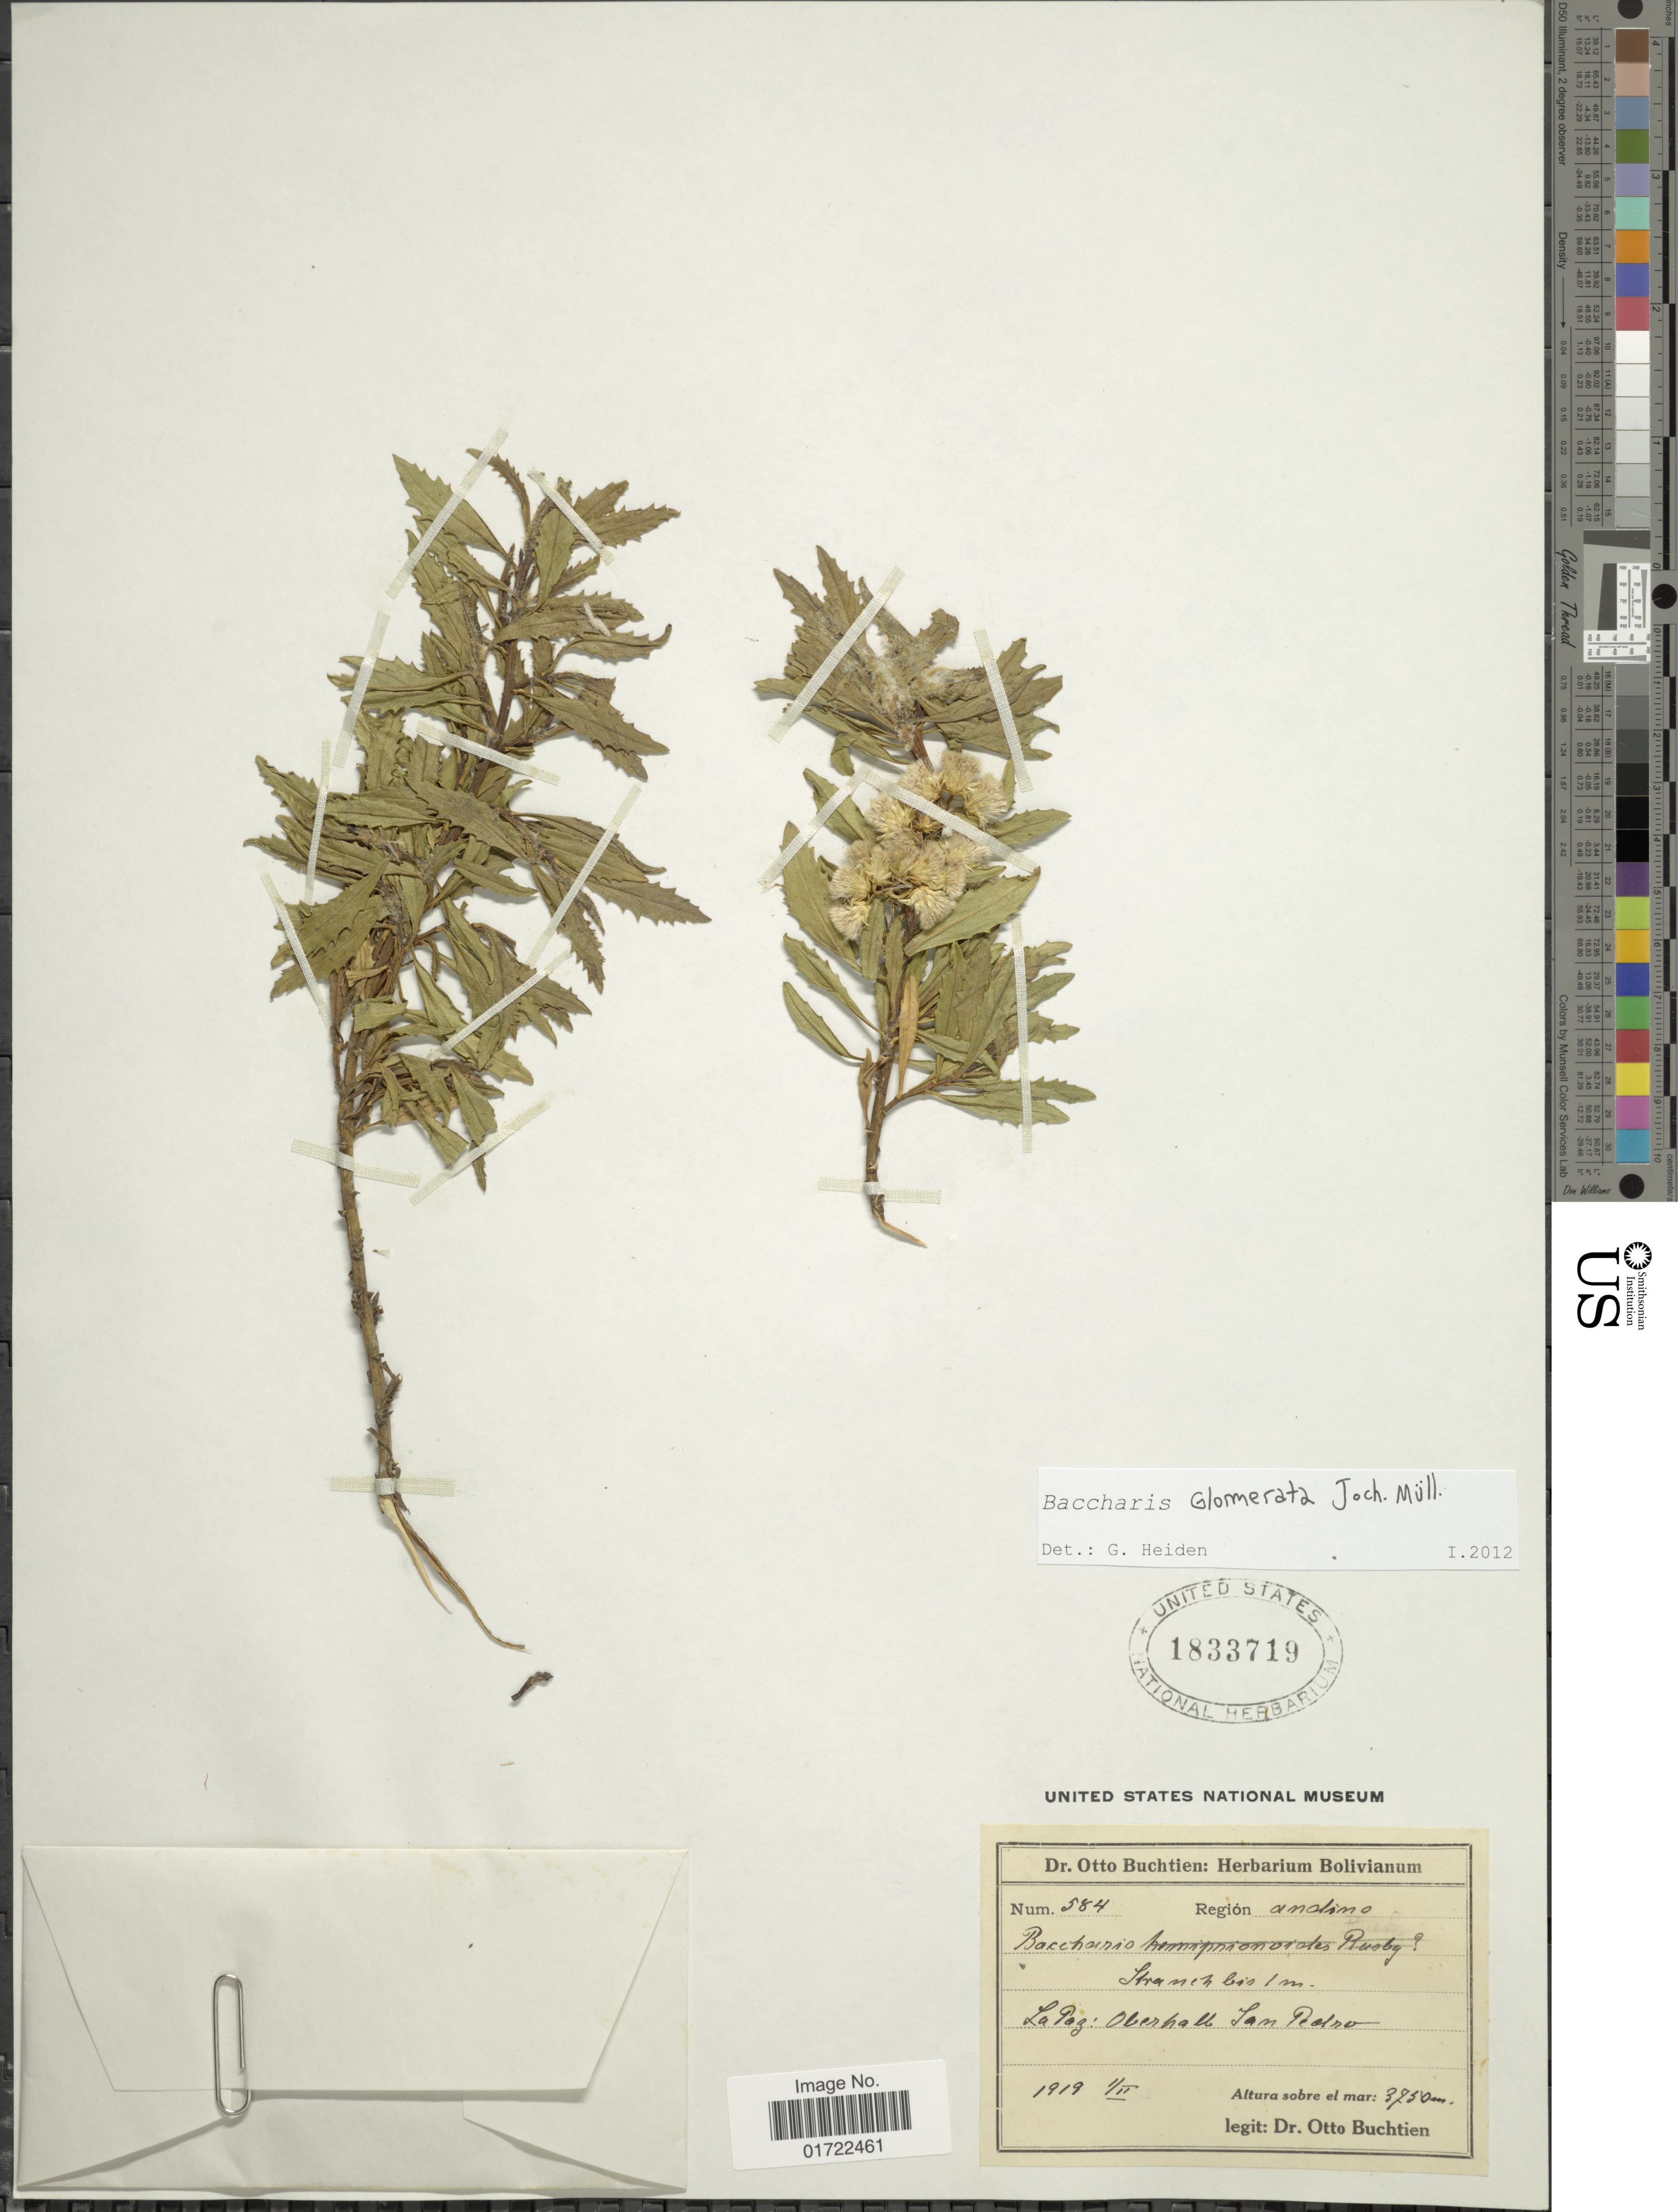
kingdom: Plantae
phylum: Tracheophyta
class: Magnoliopsida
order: Asterales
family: Asteraceae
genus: Baccharis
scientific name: Baccharis glomerata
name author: Joch. Müll.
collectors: O. Buchtien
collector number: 584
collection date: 1919-02-01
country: Bolivia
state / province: La Paz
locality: Overhall San Pedro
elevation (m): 3750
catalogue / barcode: US 1833719